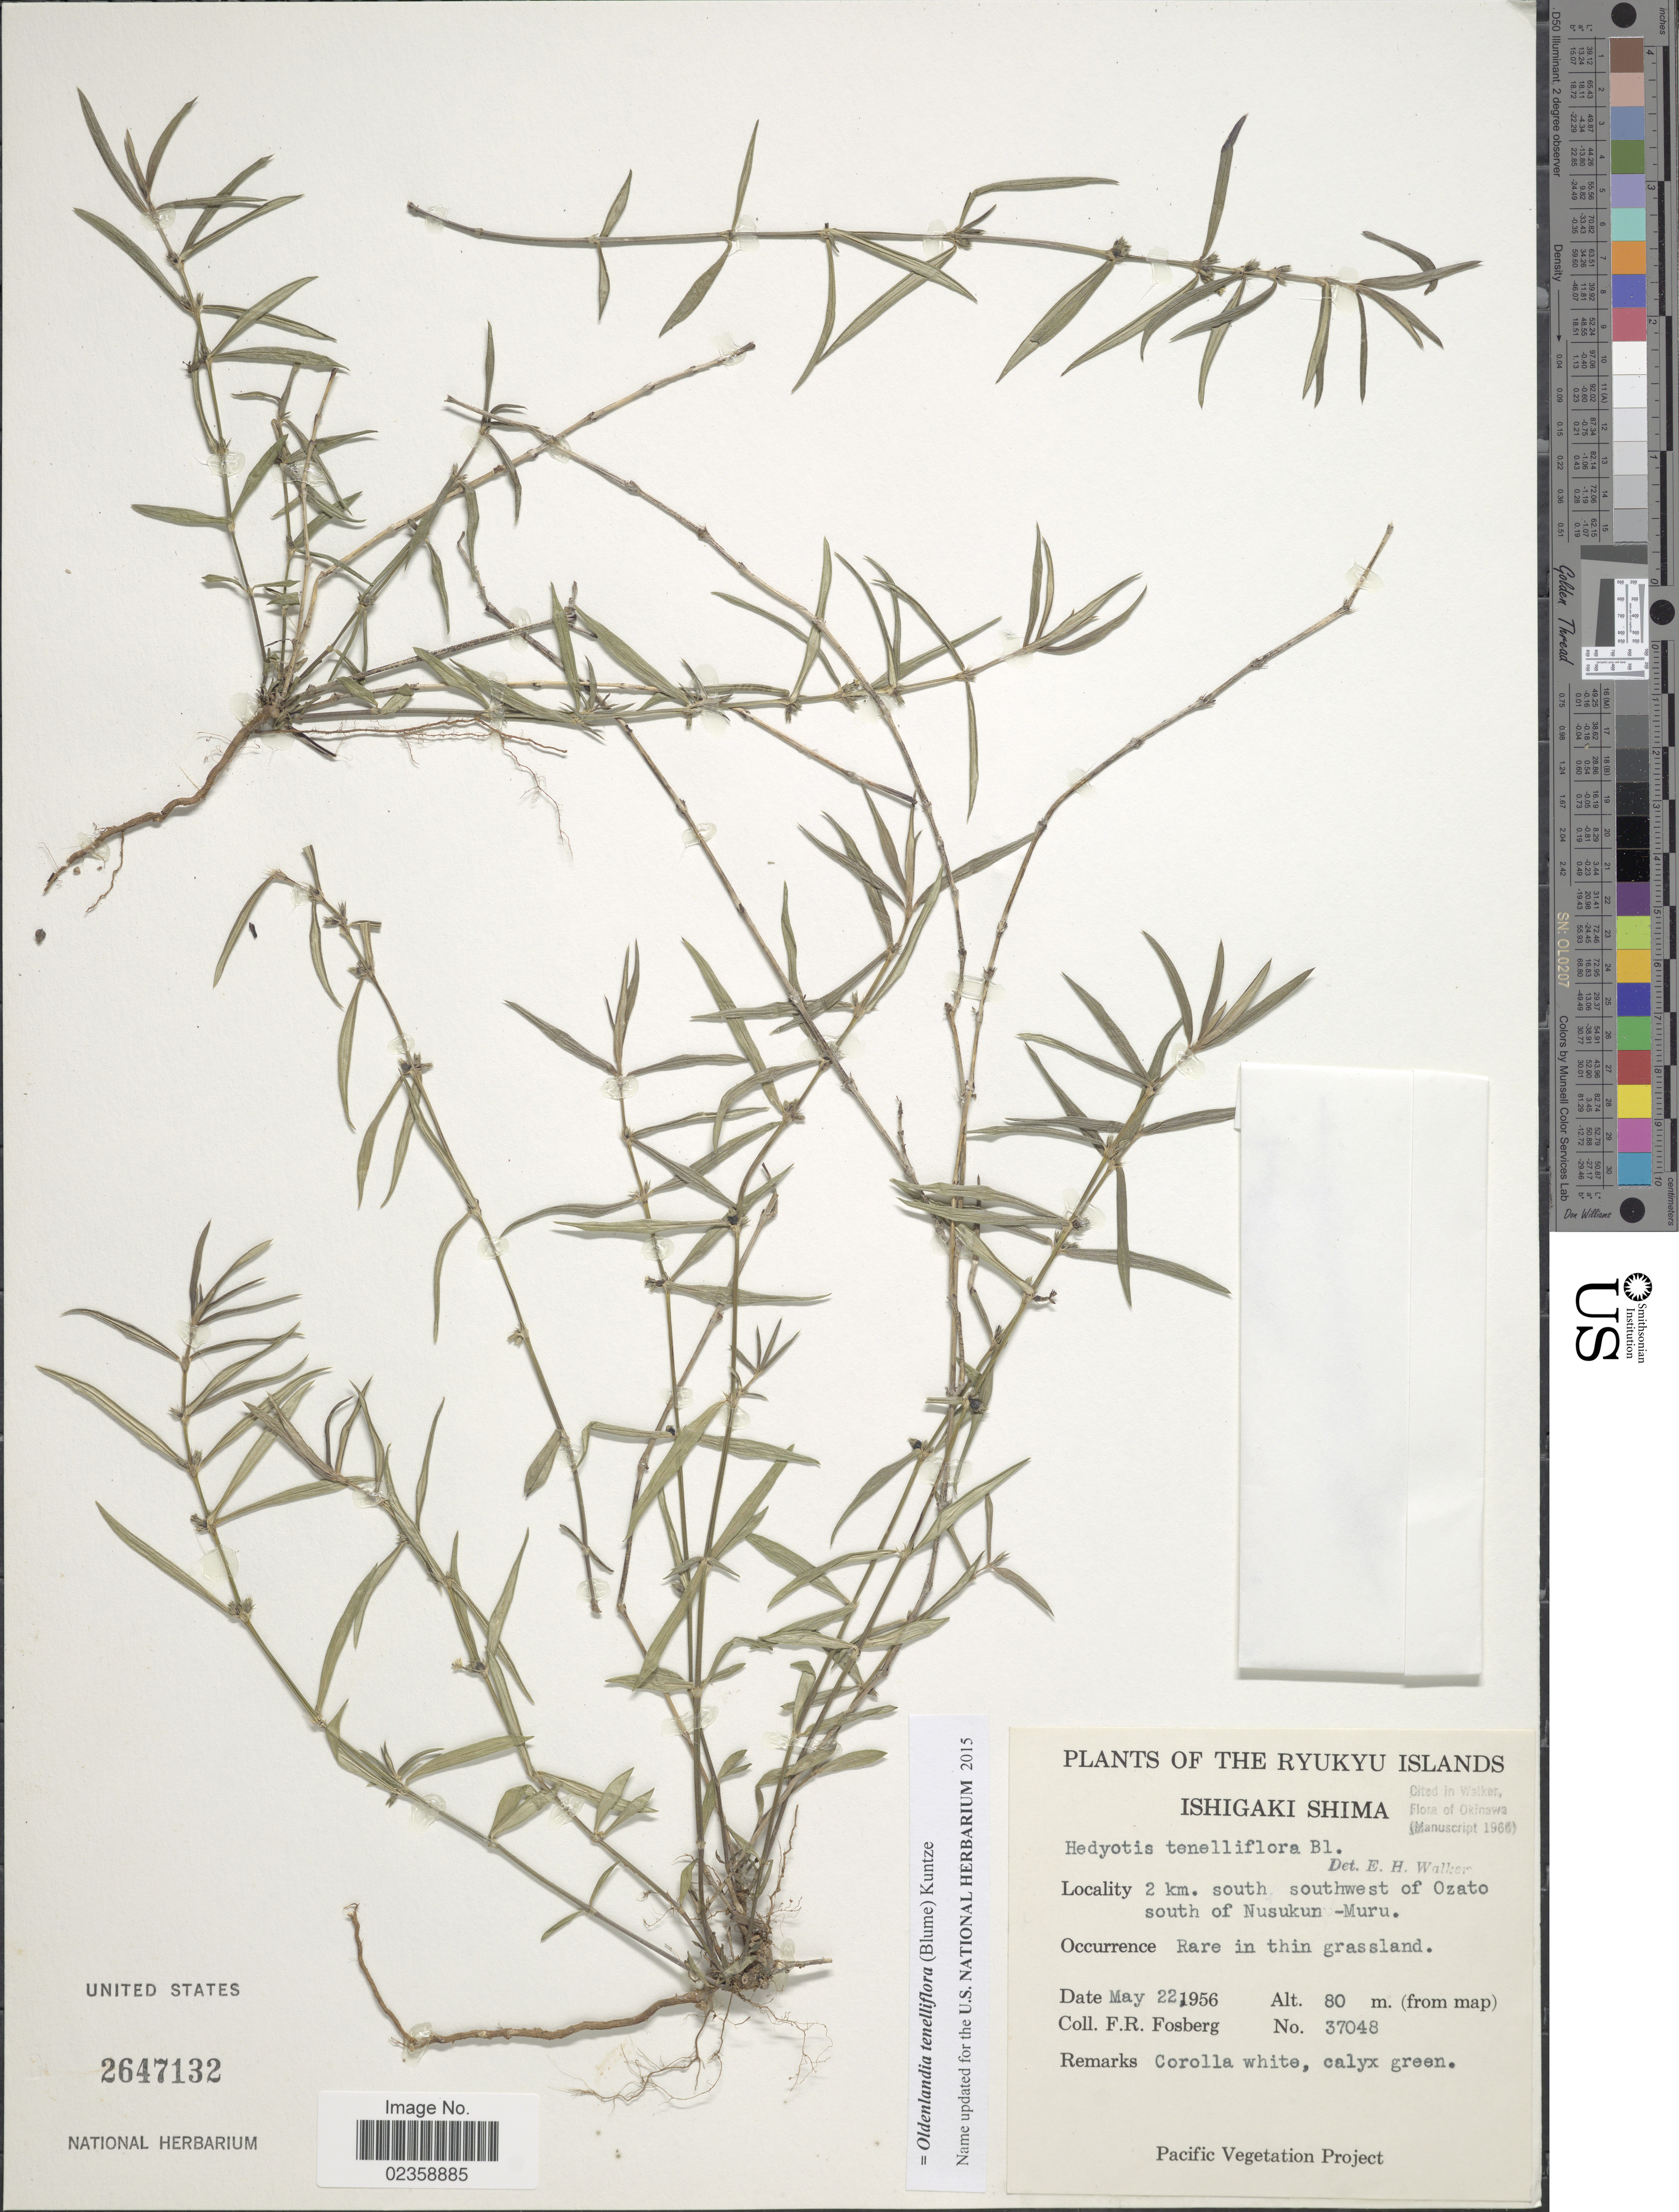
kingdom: Plantae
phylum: Tracheophyta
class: Magnoliopsida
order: Gentianales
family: Rubiaceae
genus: Oldenlandia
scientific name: Oldenlandia tenelliflora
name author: (Blume) Kuntze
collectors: F. R. Fosberg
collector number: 37048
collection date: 1956-05-22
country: Japan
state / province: Okinawa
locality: Ryukyu Islands. Ishigaki Shima. 2 km. south southwest of Ozato south of Nusukun-Muru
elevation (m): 80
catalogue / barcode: US 2647132